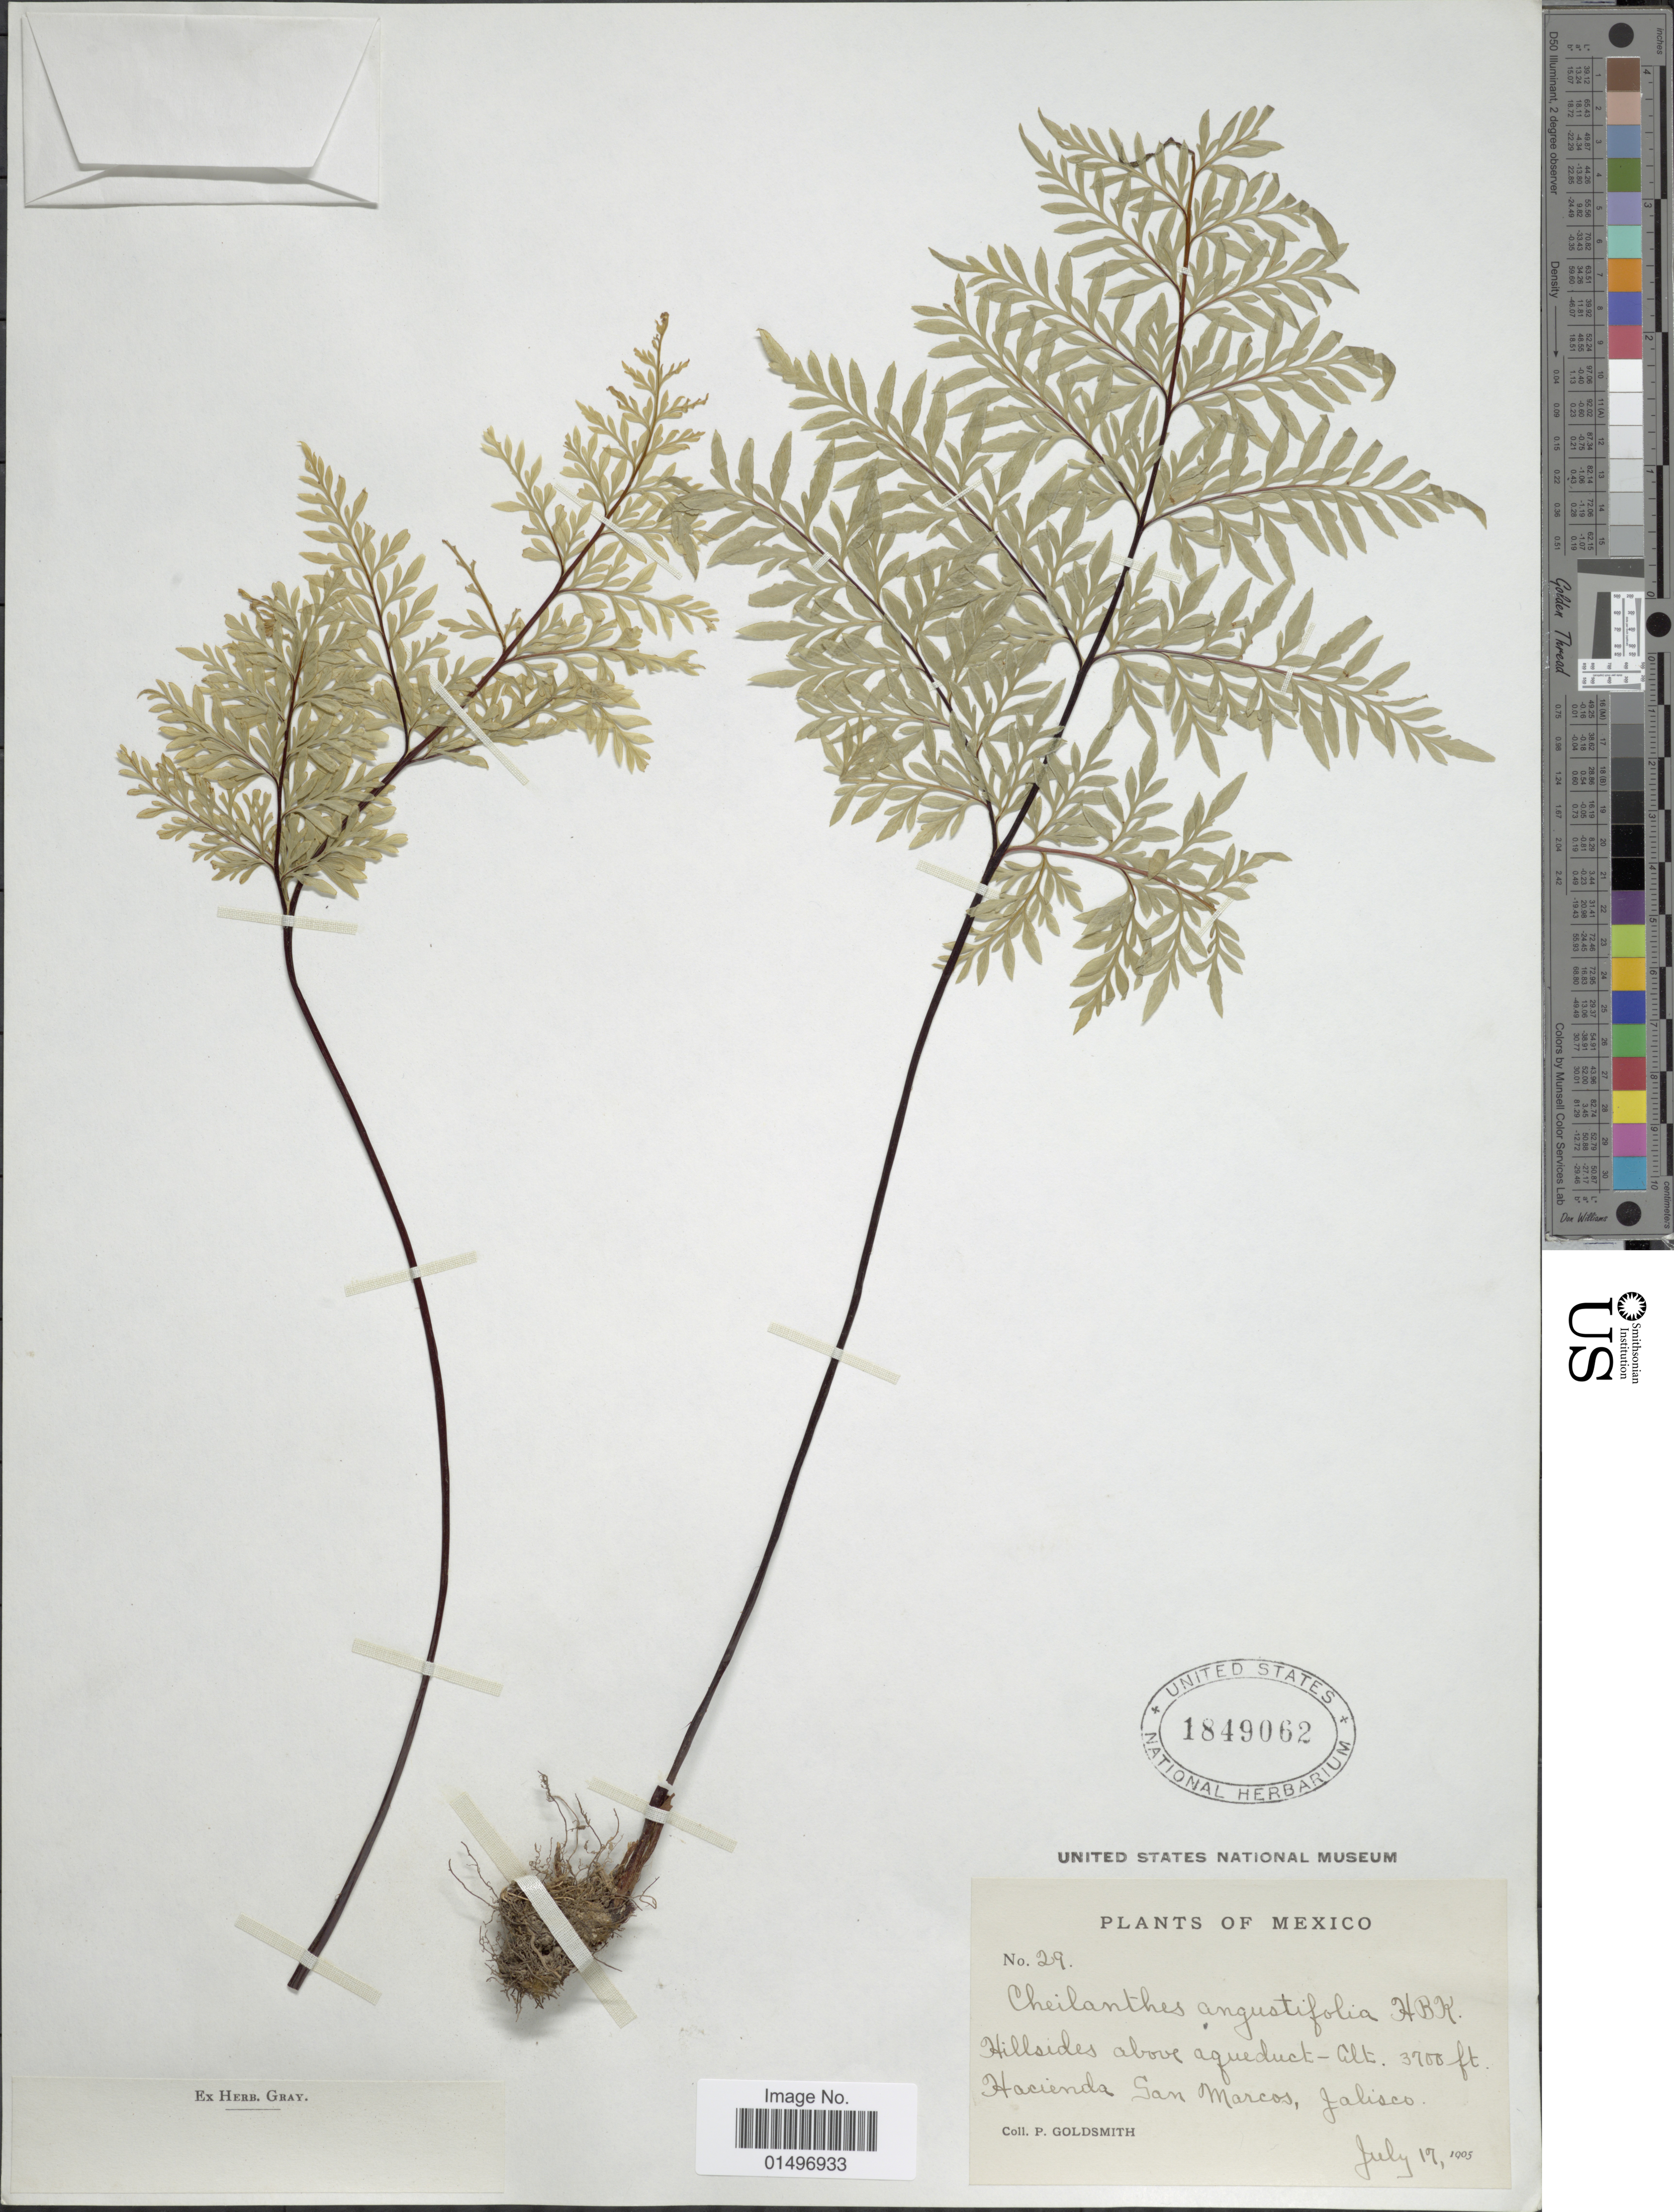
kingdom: Plantae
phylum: Tracheophyta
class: Polypodiopsida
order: Polypodiales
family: Pteridaceae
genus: Gaga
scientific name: Gaga chaerophylla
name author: (Mart. & Ikonn.-Gal.) Fay W. Li & Windham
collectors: P. Goldsmith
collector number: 29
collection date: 1905-07-17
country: Mexico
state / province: Jalisco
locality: Mexico, Hillsides above aqueduct, Hacienda san Marcos.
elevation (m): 1128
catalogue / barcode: US 1849062